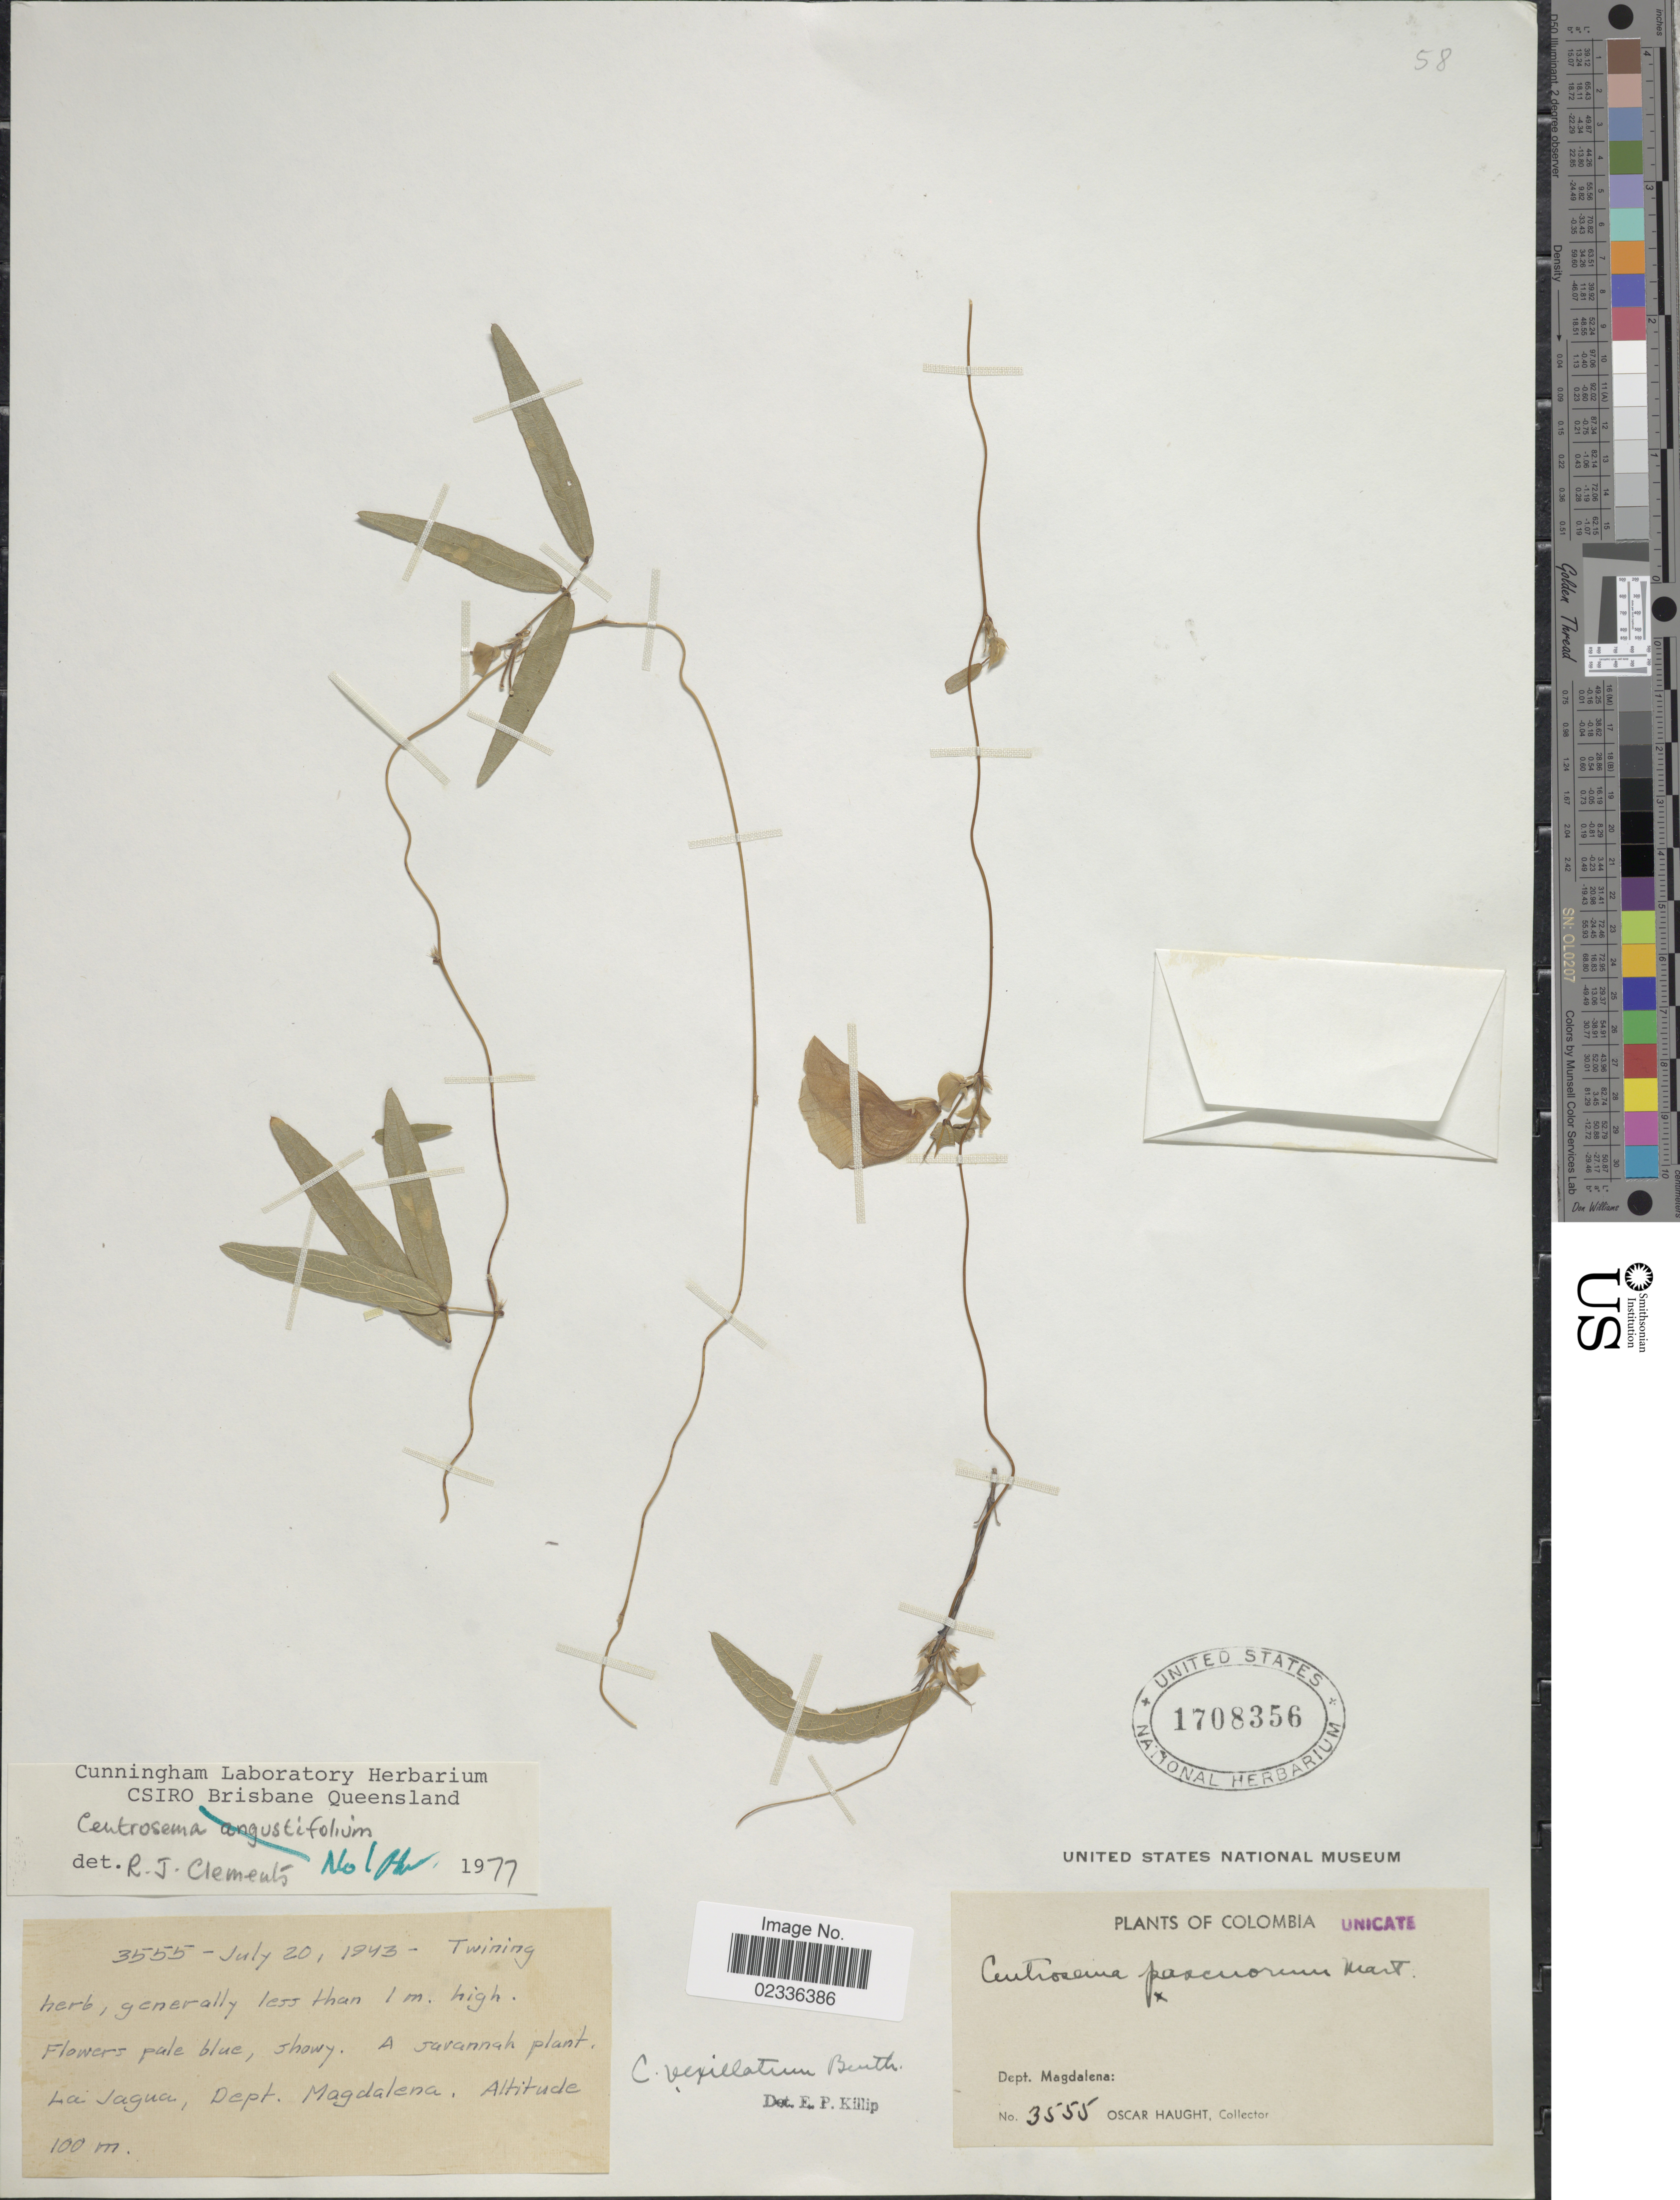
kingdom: Plantae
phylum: Tracheophyta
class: Magnoliopsida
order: Fabales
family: Fabaceae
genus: Centrosema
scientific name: Centrosema sp.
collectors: O. L. Haught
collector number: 3555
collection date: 1943-07-20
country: Colombia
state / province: Magdalena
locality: La Jagua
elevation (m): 100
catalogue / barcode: US 1708356